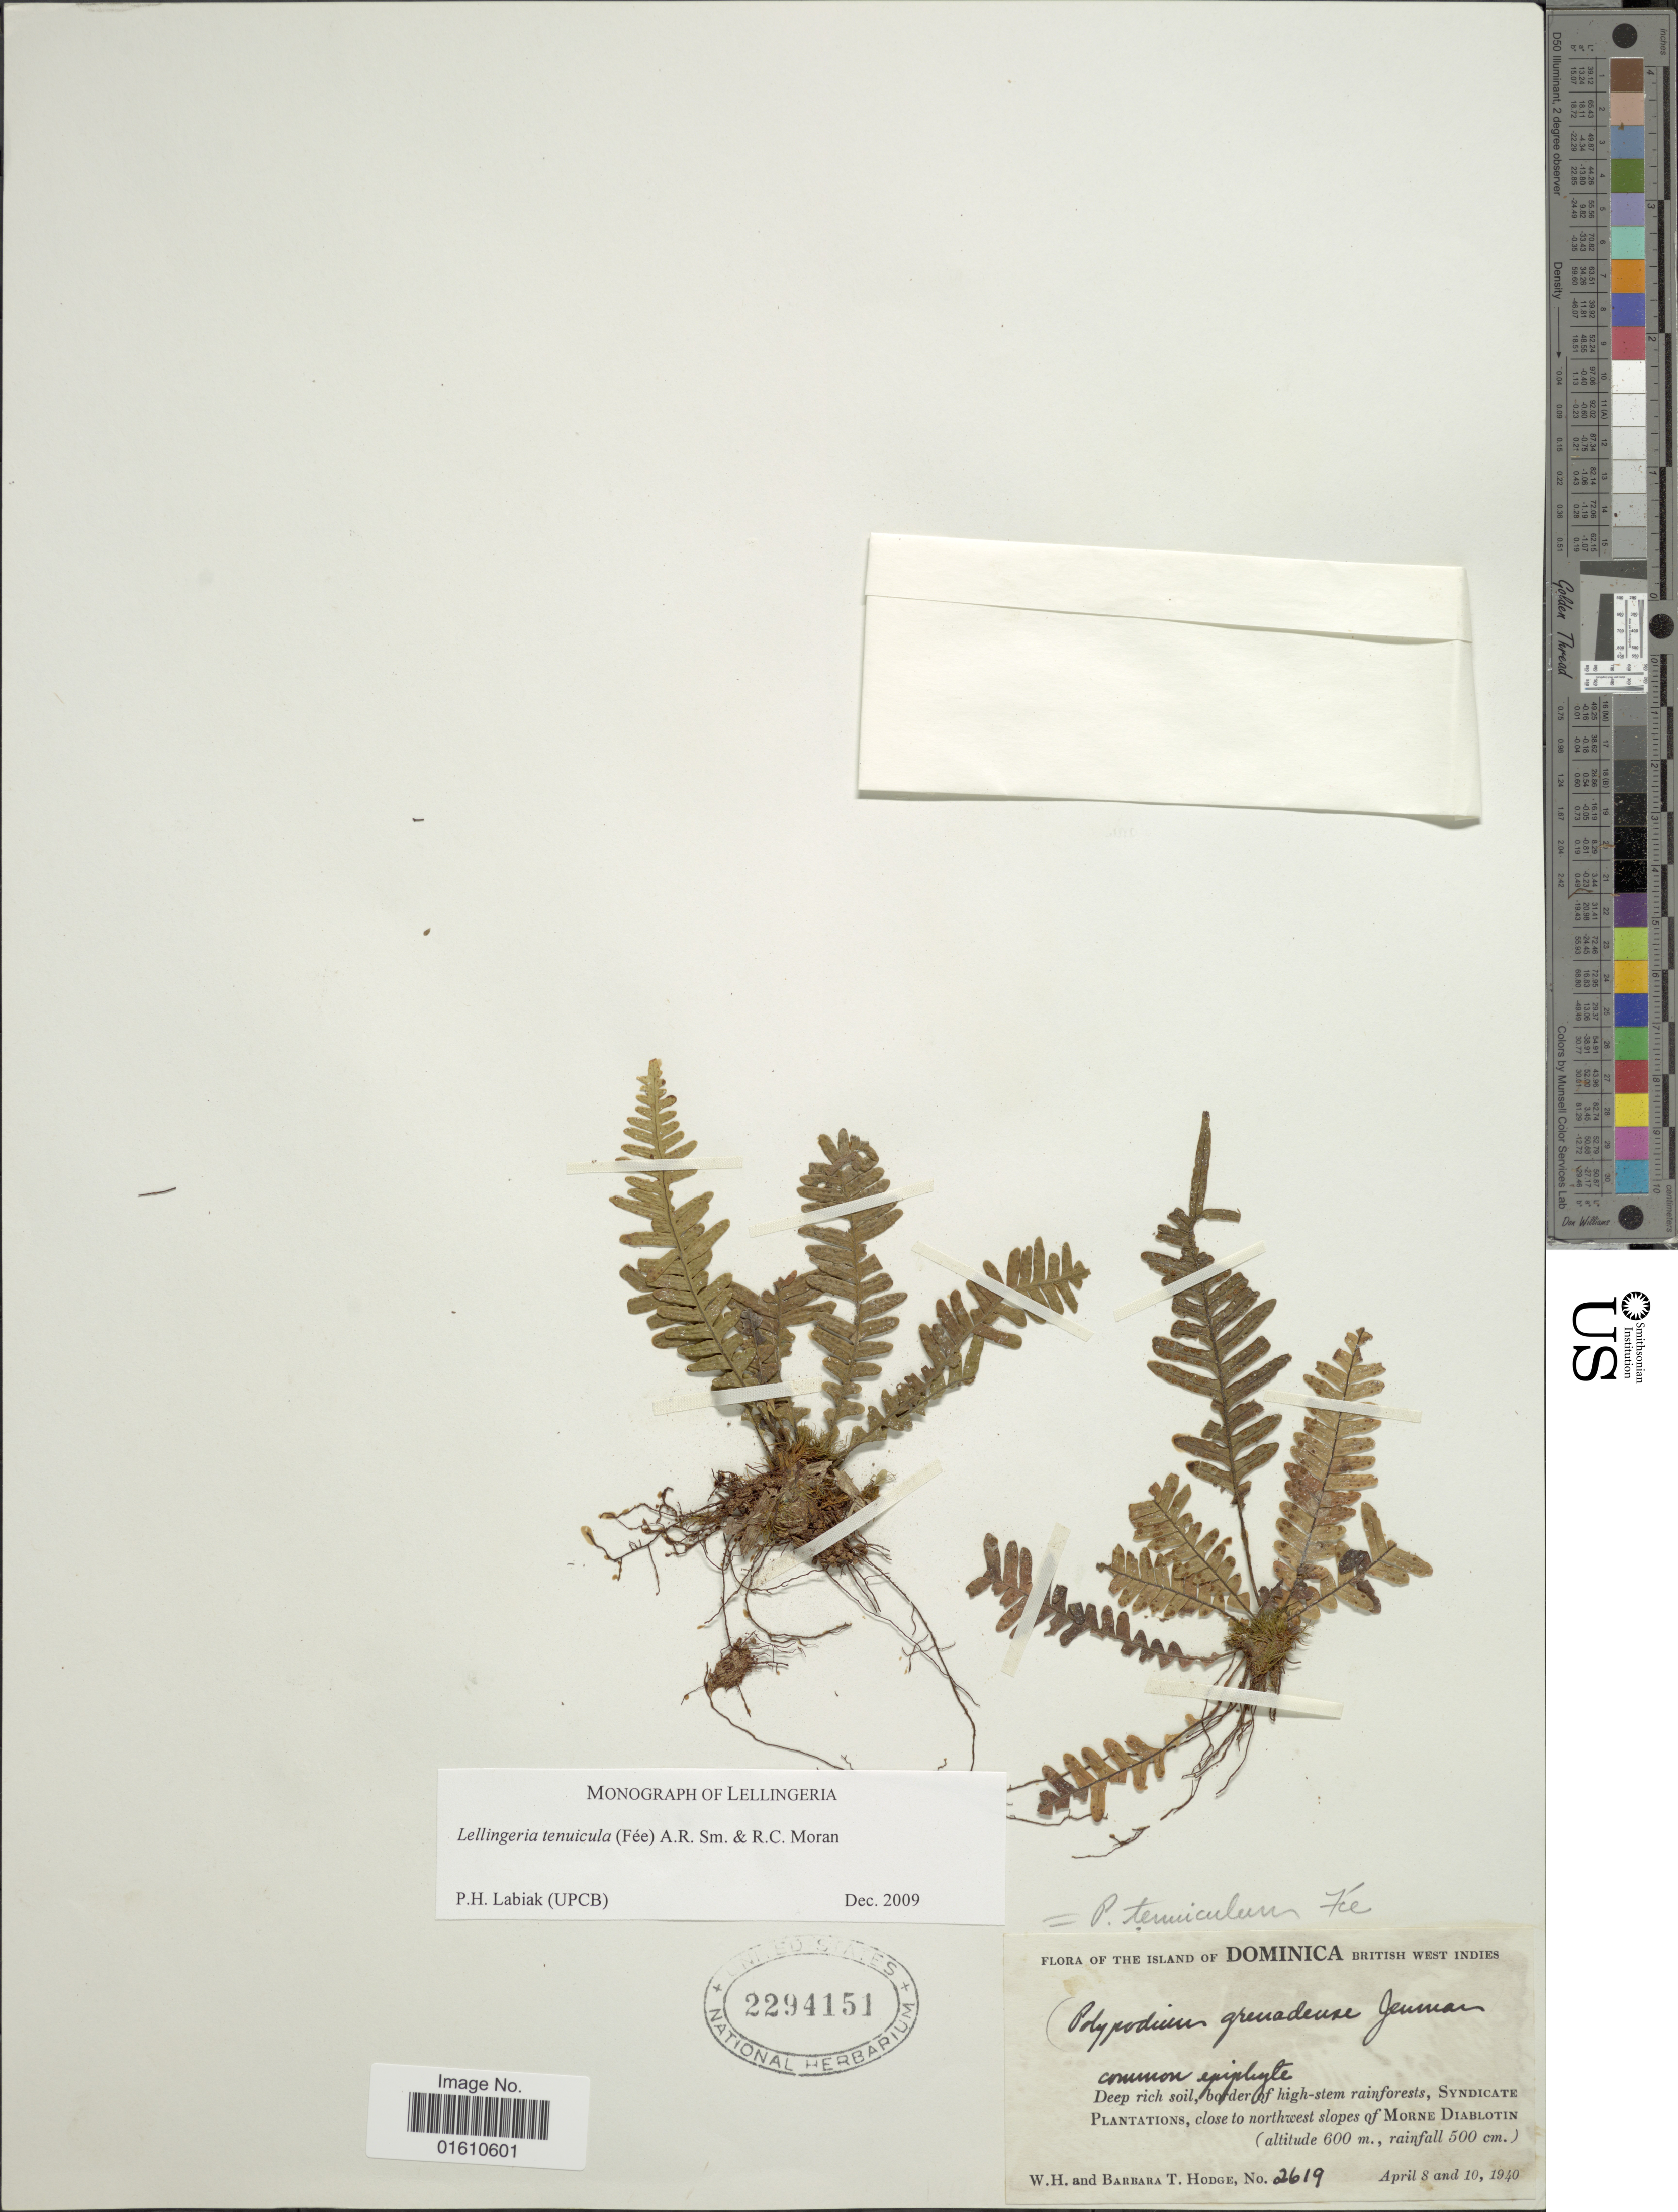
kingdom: Plantae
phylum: Tracheophyta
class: Polypodiopsida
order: Polypodiales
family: Polypodiaceae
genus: Lellingeria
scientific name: Lellingeria tenuicula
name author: (Fée) A.R. Sm. & R.C. Moran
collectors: W. Hodge & B. Hodge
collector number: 2619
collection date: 1940-04-08/1940-04-10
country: Dominica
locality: The Island of Dominica British West Indies, Syndicate Plantations, close to northwest slopes of Morne Diablotin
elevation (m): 600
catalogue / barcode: US 2294151